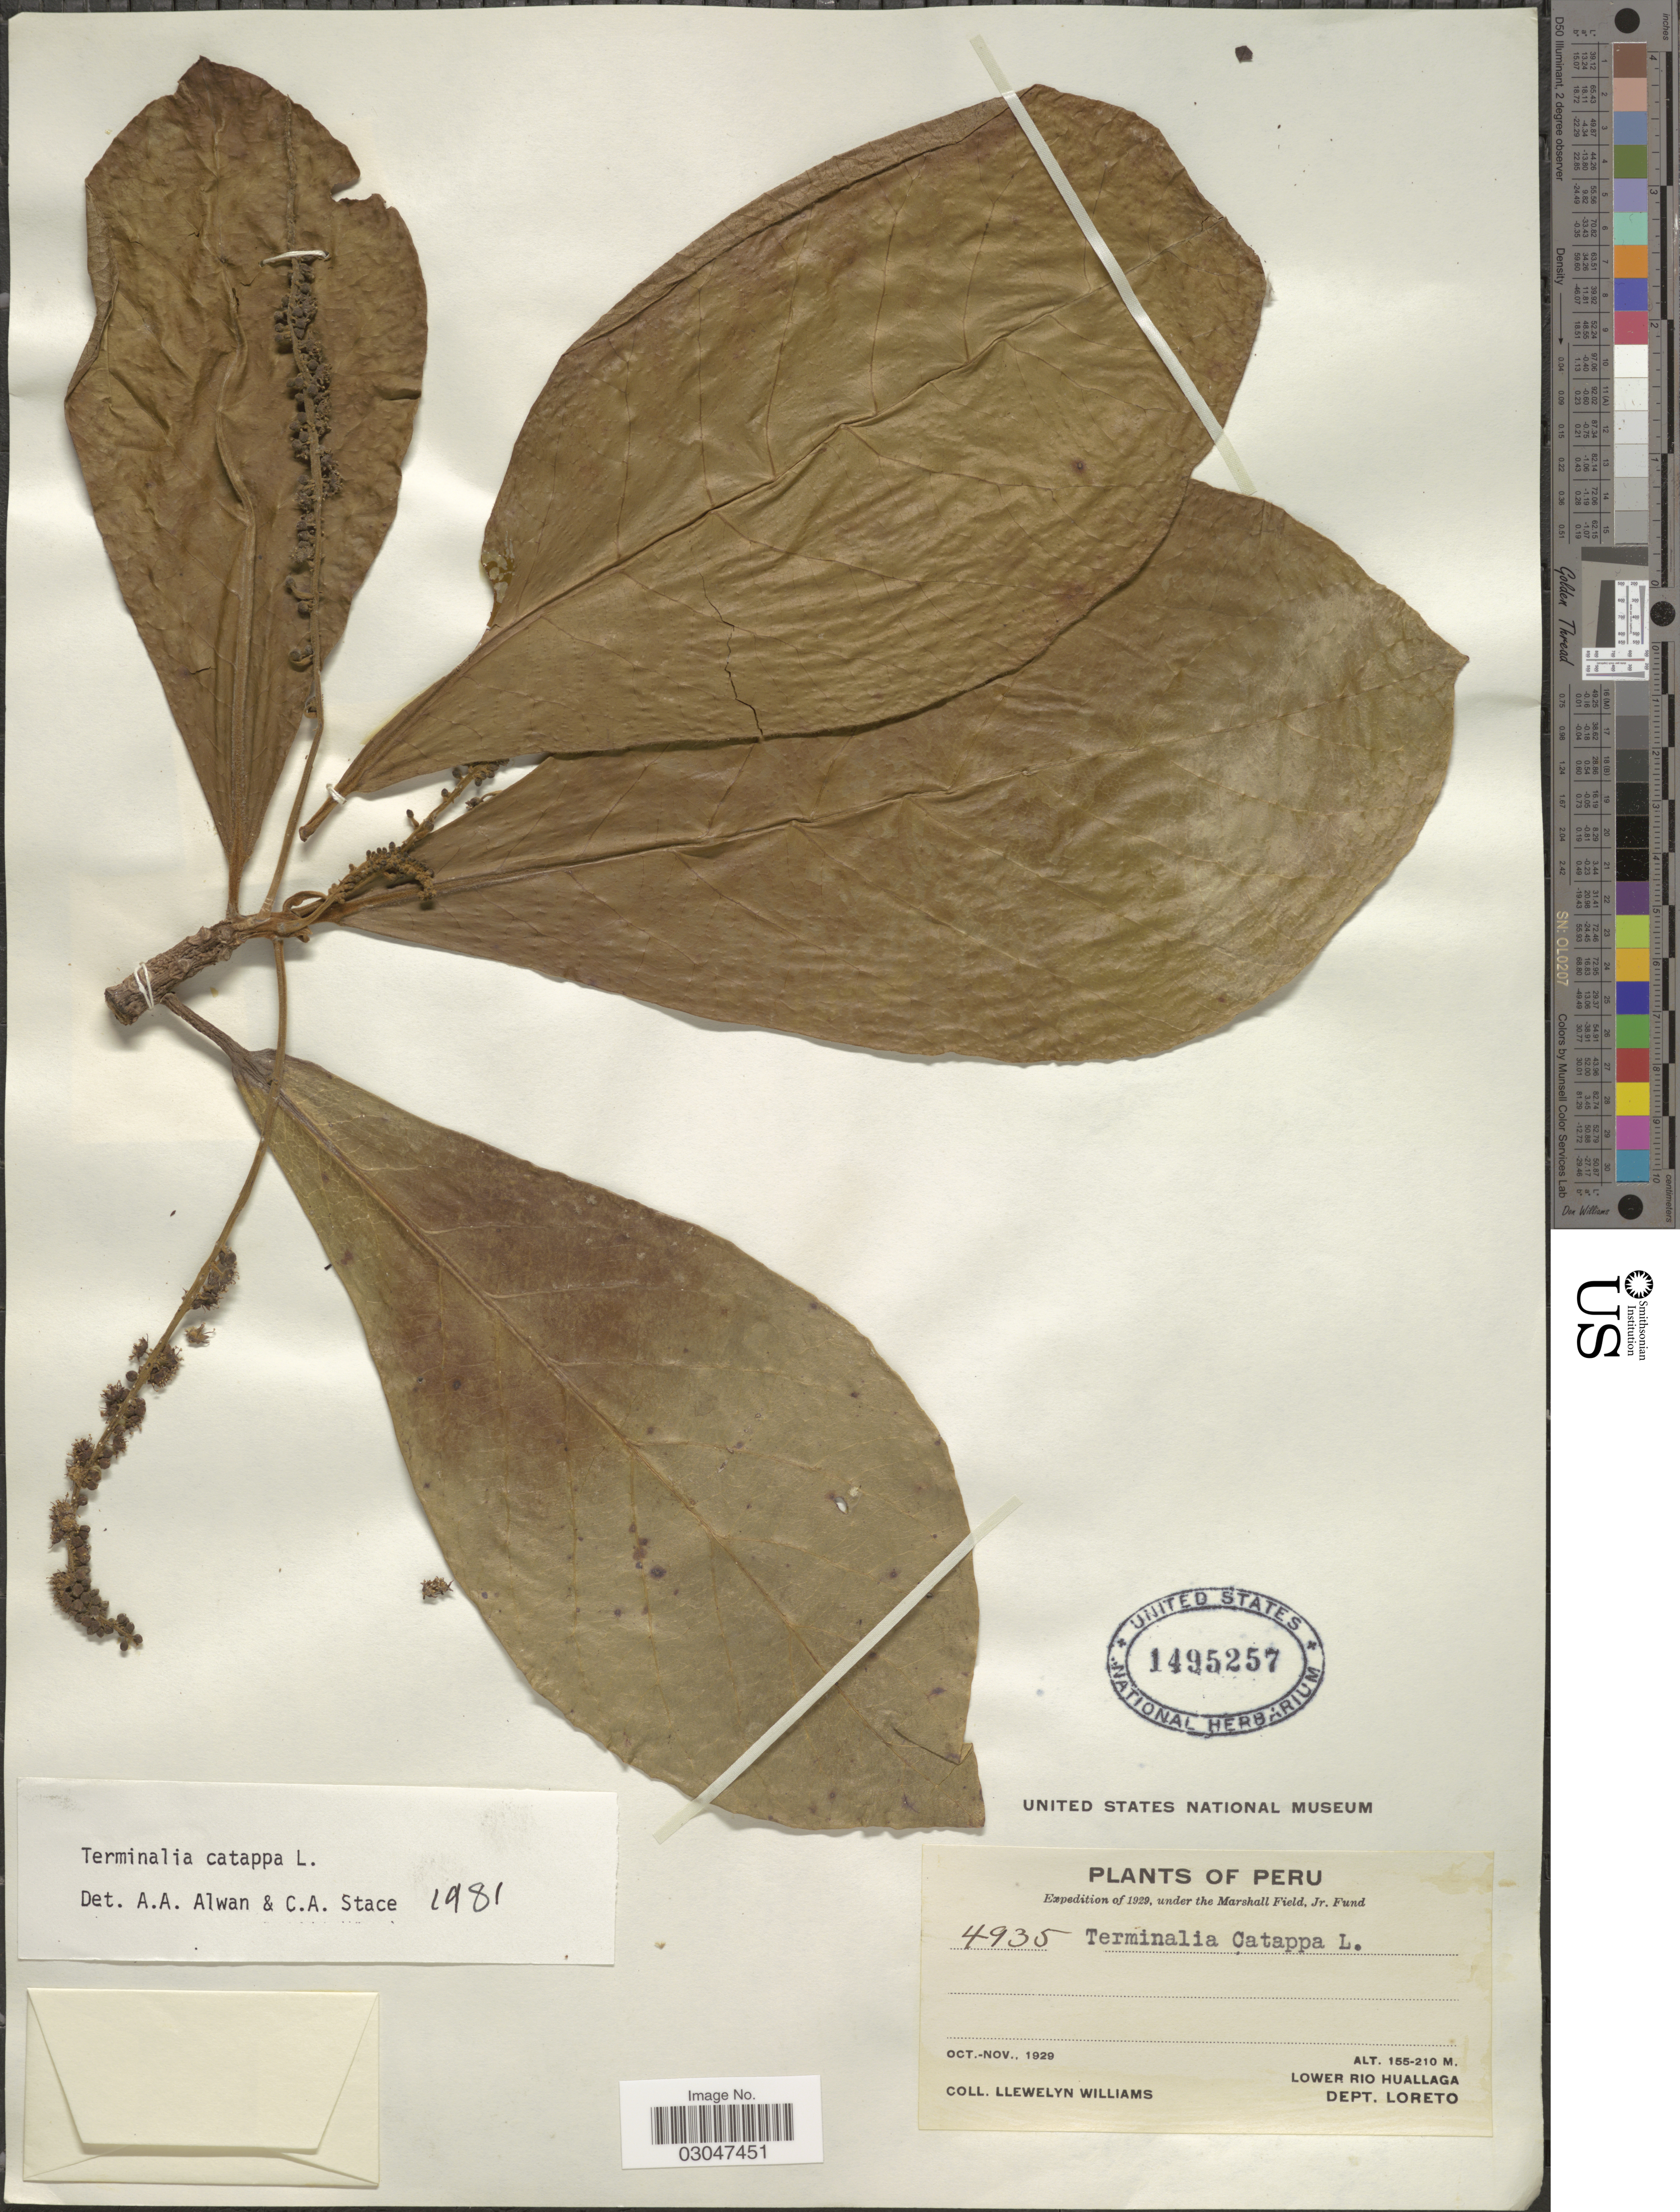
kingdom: Plantae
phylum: Tracheophyta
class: Magnoliopsida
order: Myrtales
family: Combretaceae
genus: Terminalia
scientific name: Terminalia catappa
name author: L.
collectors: Ll. Williams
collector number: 4935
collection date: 1929-10/1929-11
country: Peru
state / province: Loreto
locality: Lower Rio Huallaga. Dept. Loreto.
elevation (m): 155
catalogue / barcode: US 1495257